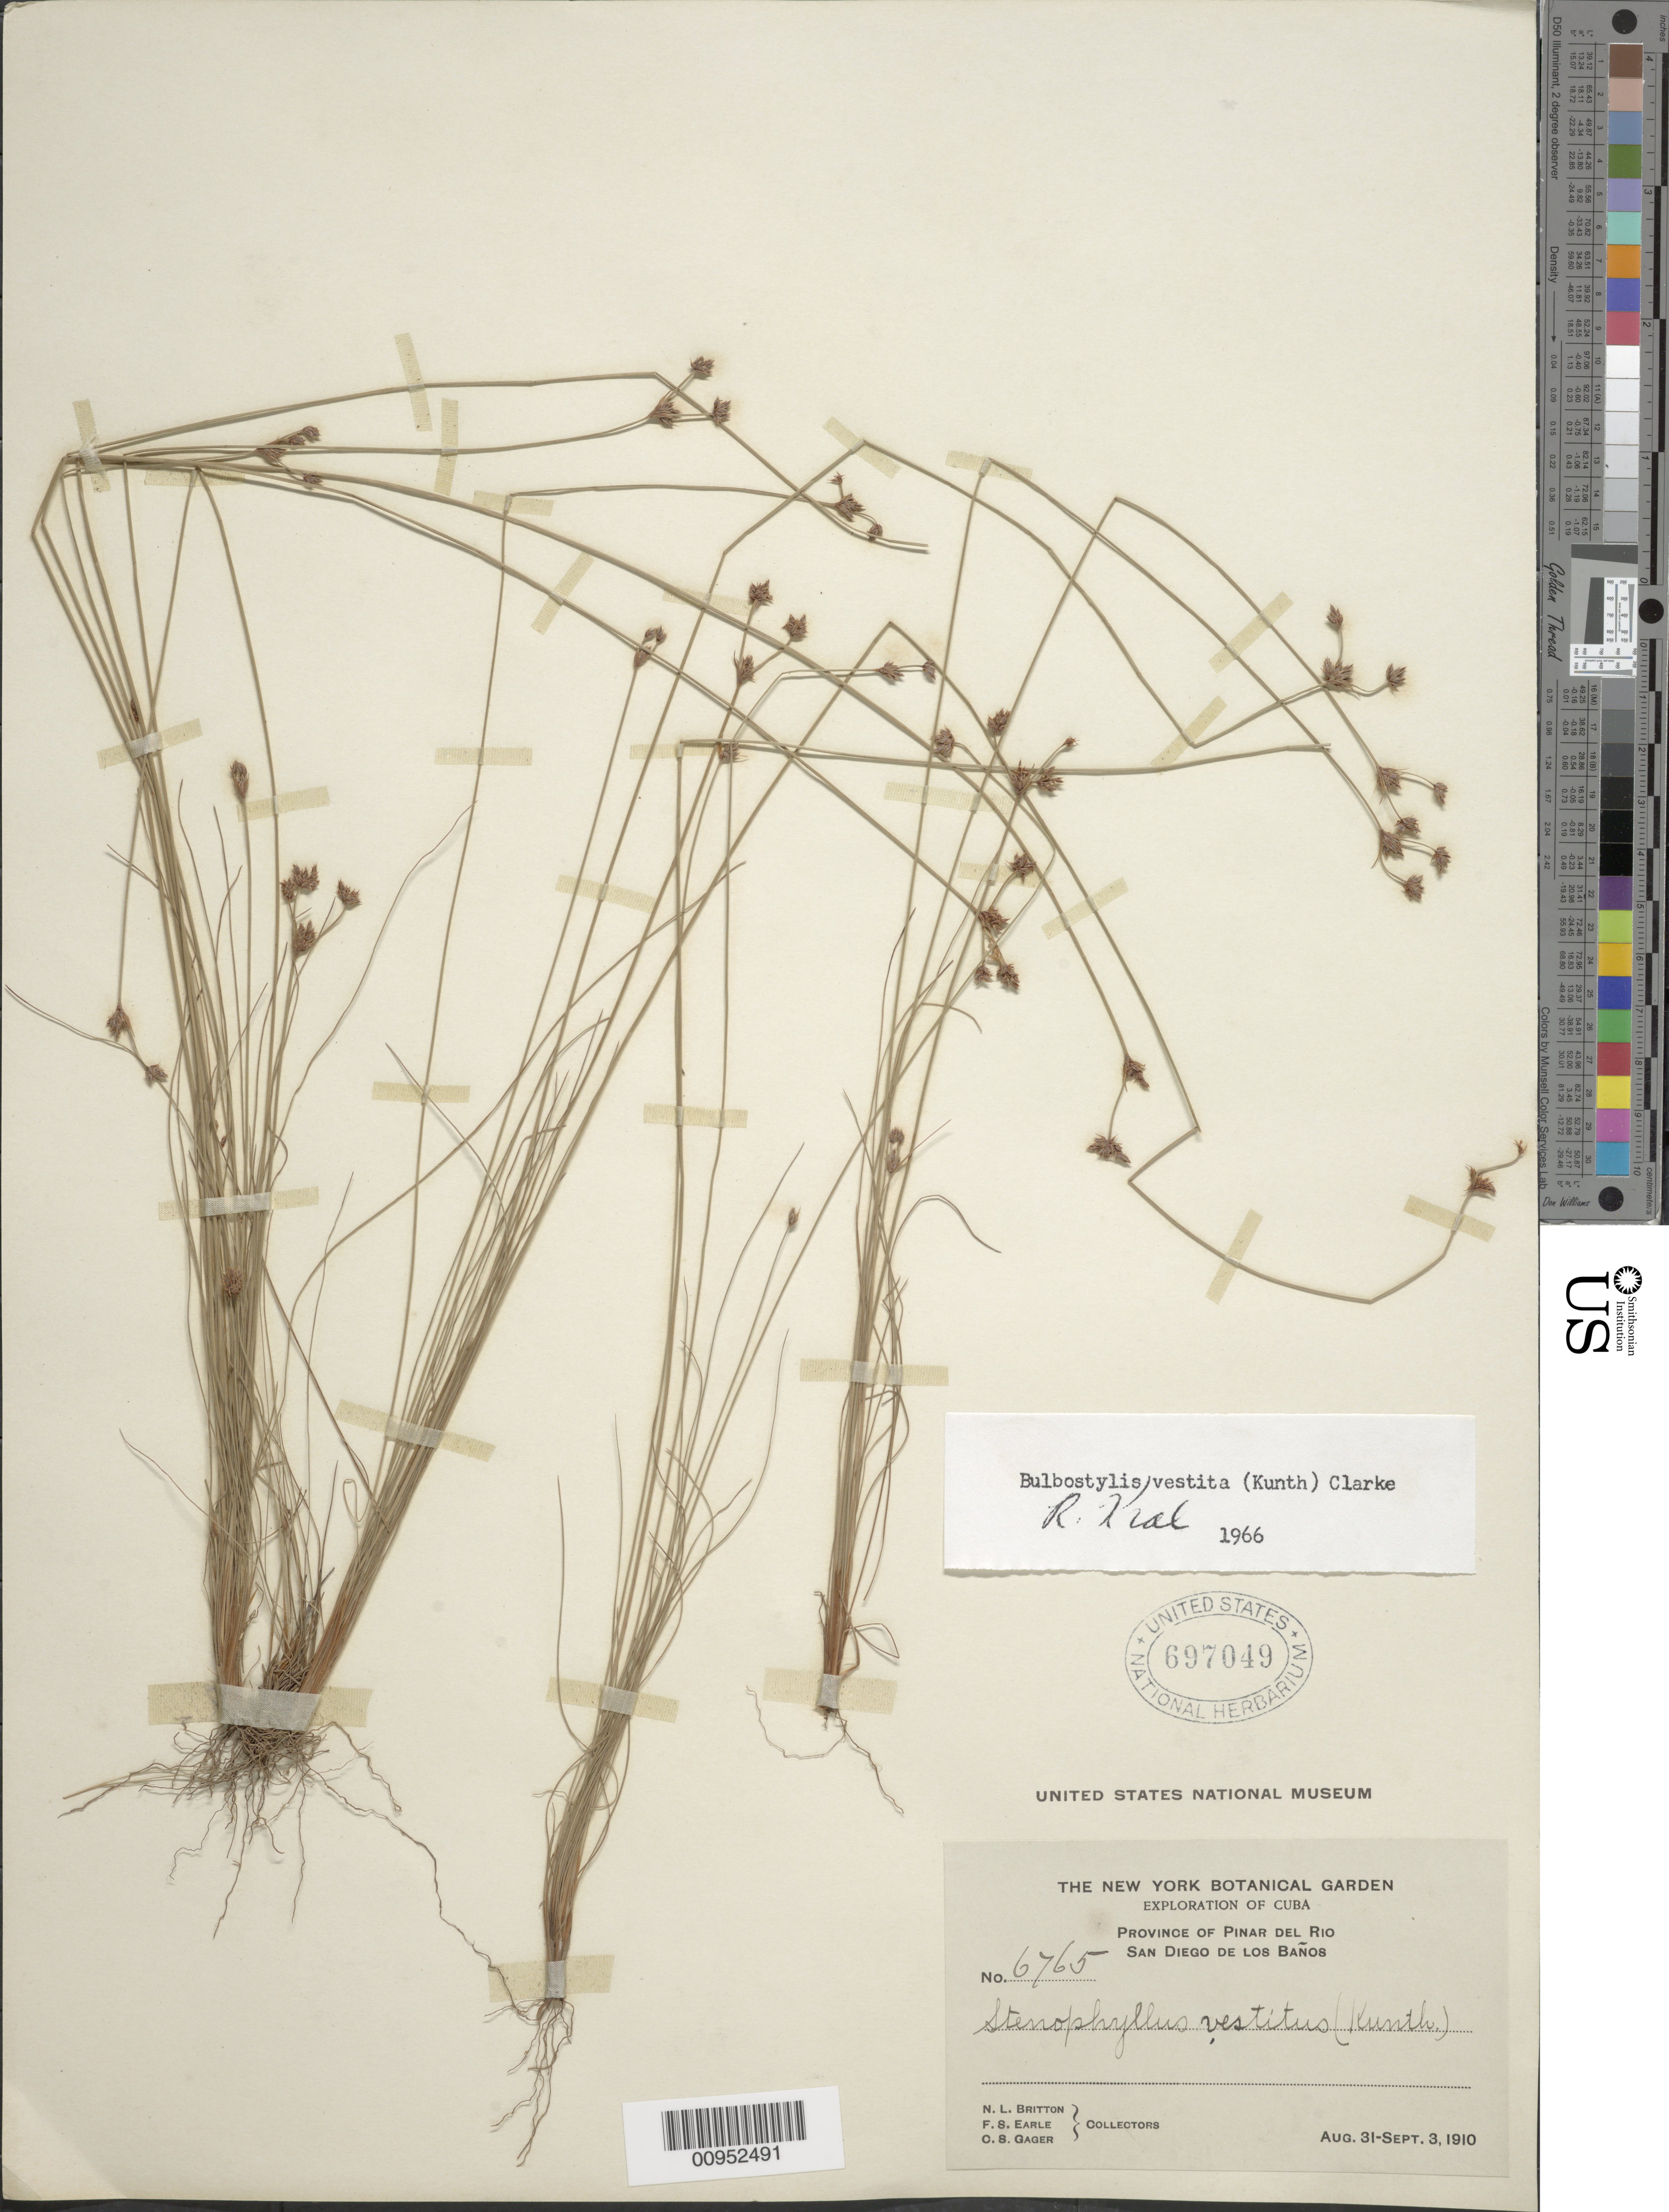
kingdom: Plantae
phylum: Tracheophyta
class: Liliopsida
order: Poales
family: Cyperaceae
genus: Bulbostylis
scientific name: Bulbostylis vestita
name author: (Kunth) C.B. Clarke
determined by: Kral, Robert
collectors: N. Britton, F. S. Earle & C. Gager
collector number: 6765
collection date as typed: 31 Aug 1910 to 03 Sep 1910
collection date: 1910-08-31/1910-09-03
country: Cuba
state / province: Pinar del Rio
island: Cuba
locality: San Diego de los Baños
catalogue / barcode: US 697049